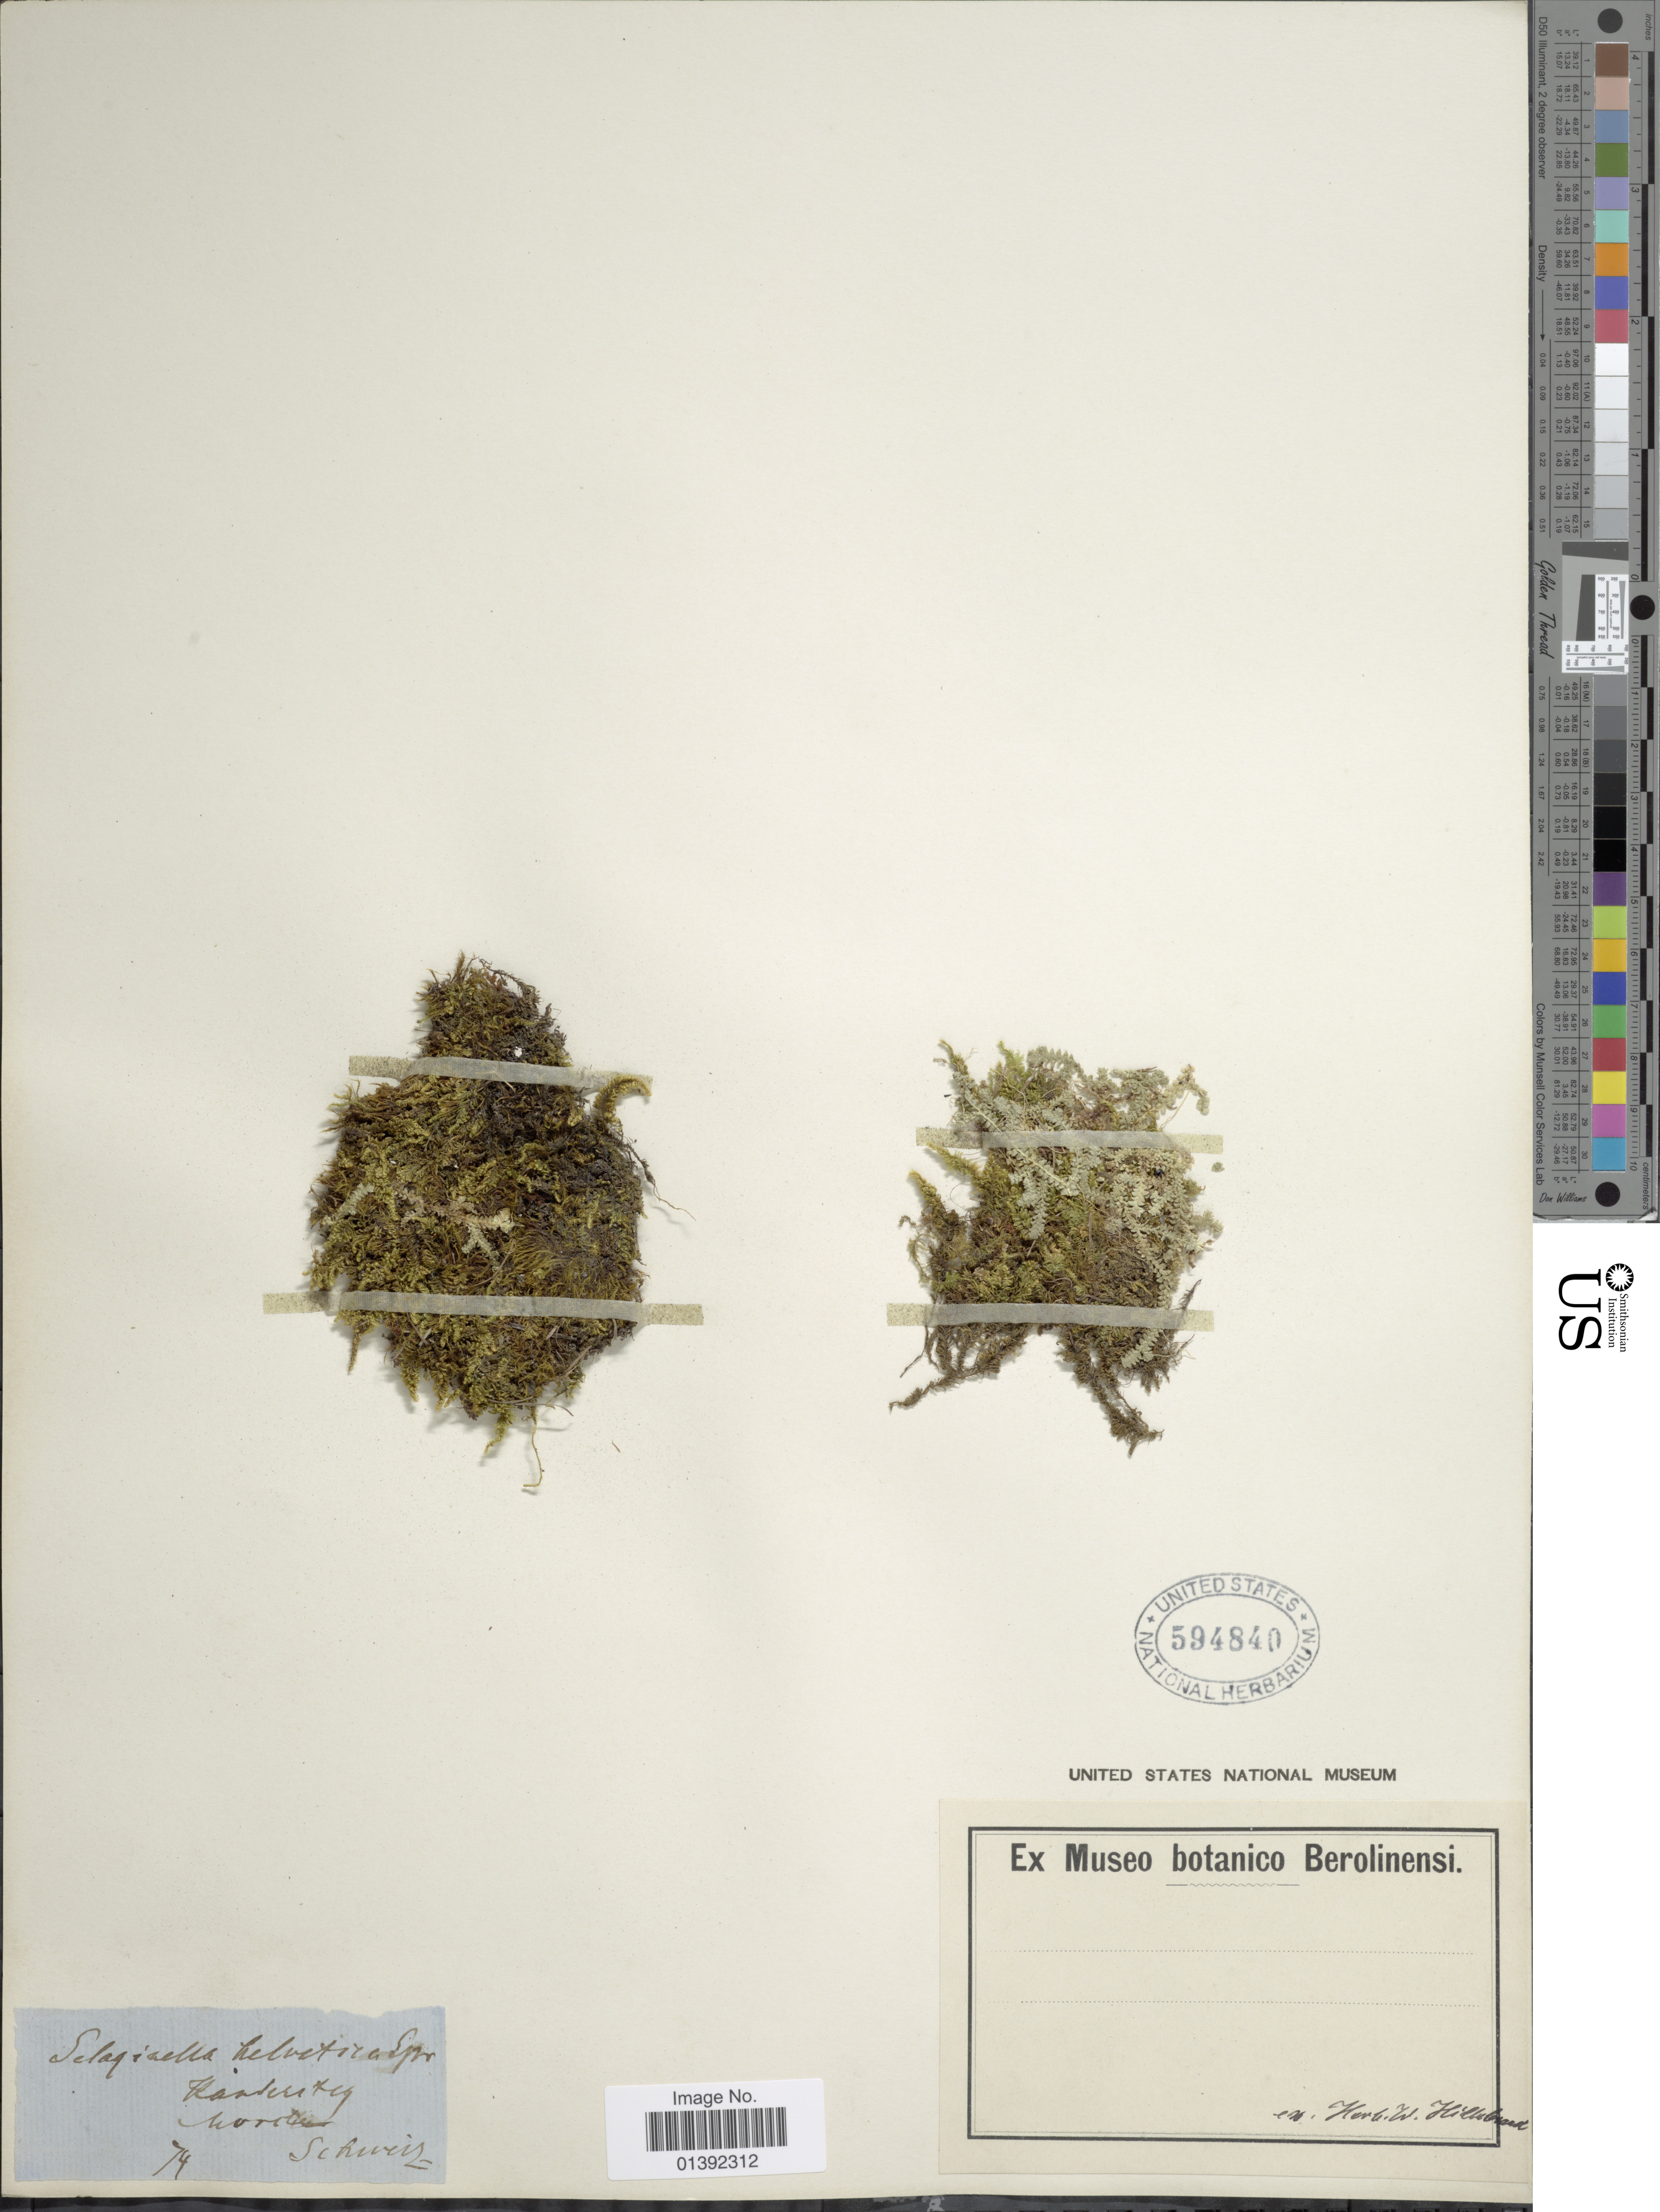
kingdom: Plantae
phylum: Tracheophyta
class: Lycopodiopsida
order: Selaginellales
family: Selaginellaceae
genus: Selaginella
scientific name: Selaginella helvetica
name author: (L.) Spring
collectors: ex herb. Hollsbolt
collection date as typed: Transcribed d/m/y: //74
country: Switzerland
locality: Schweiz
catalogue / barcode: US 594840